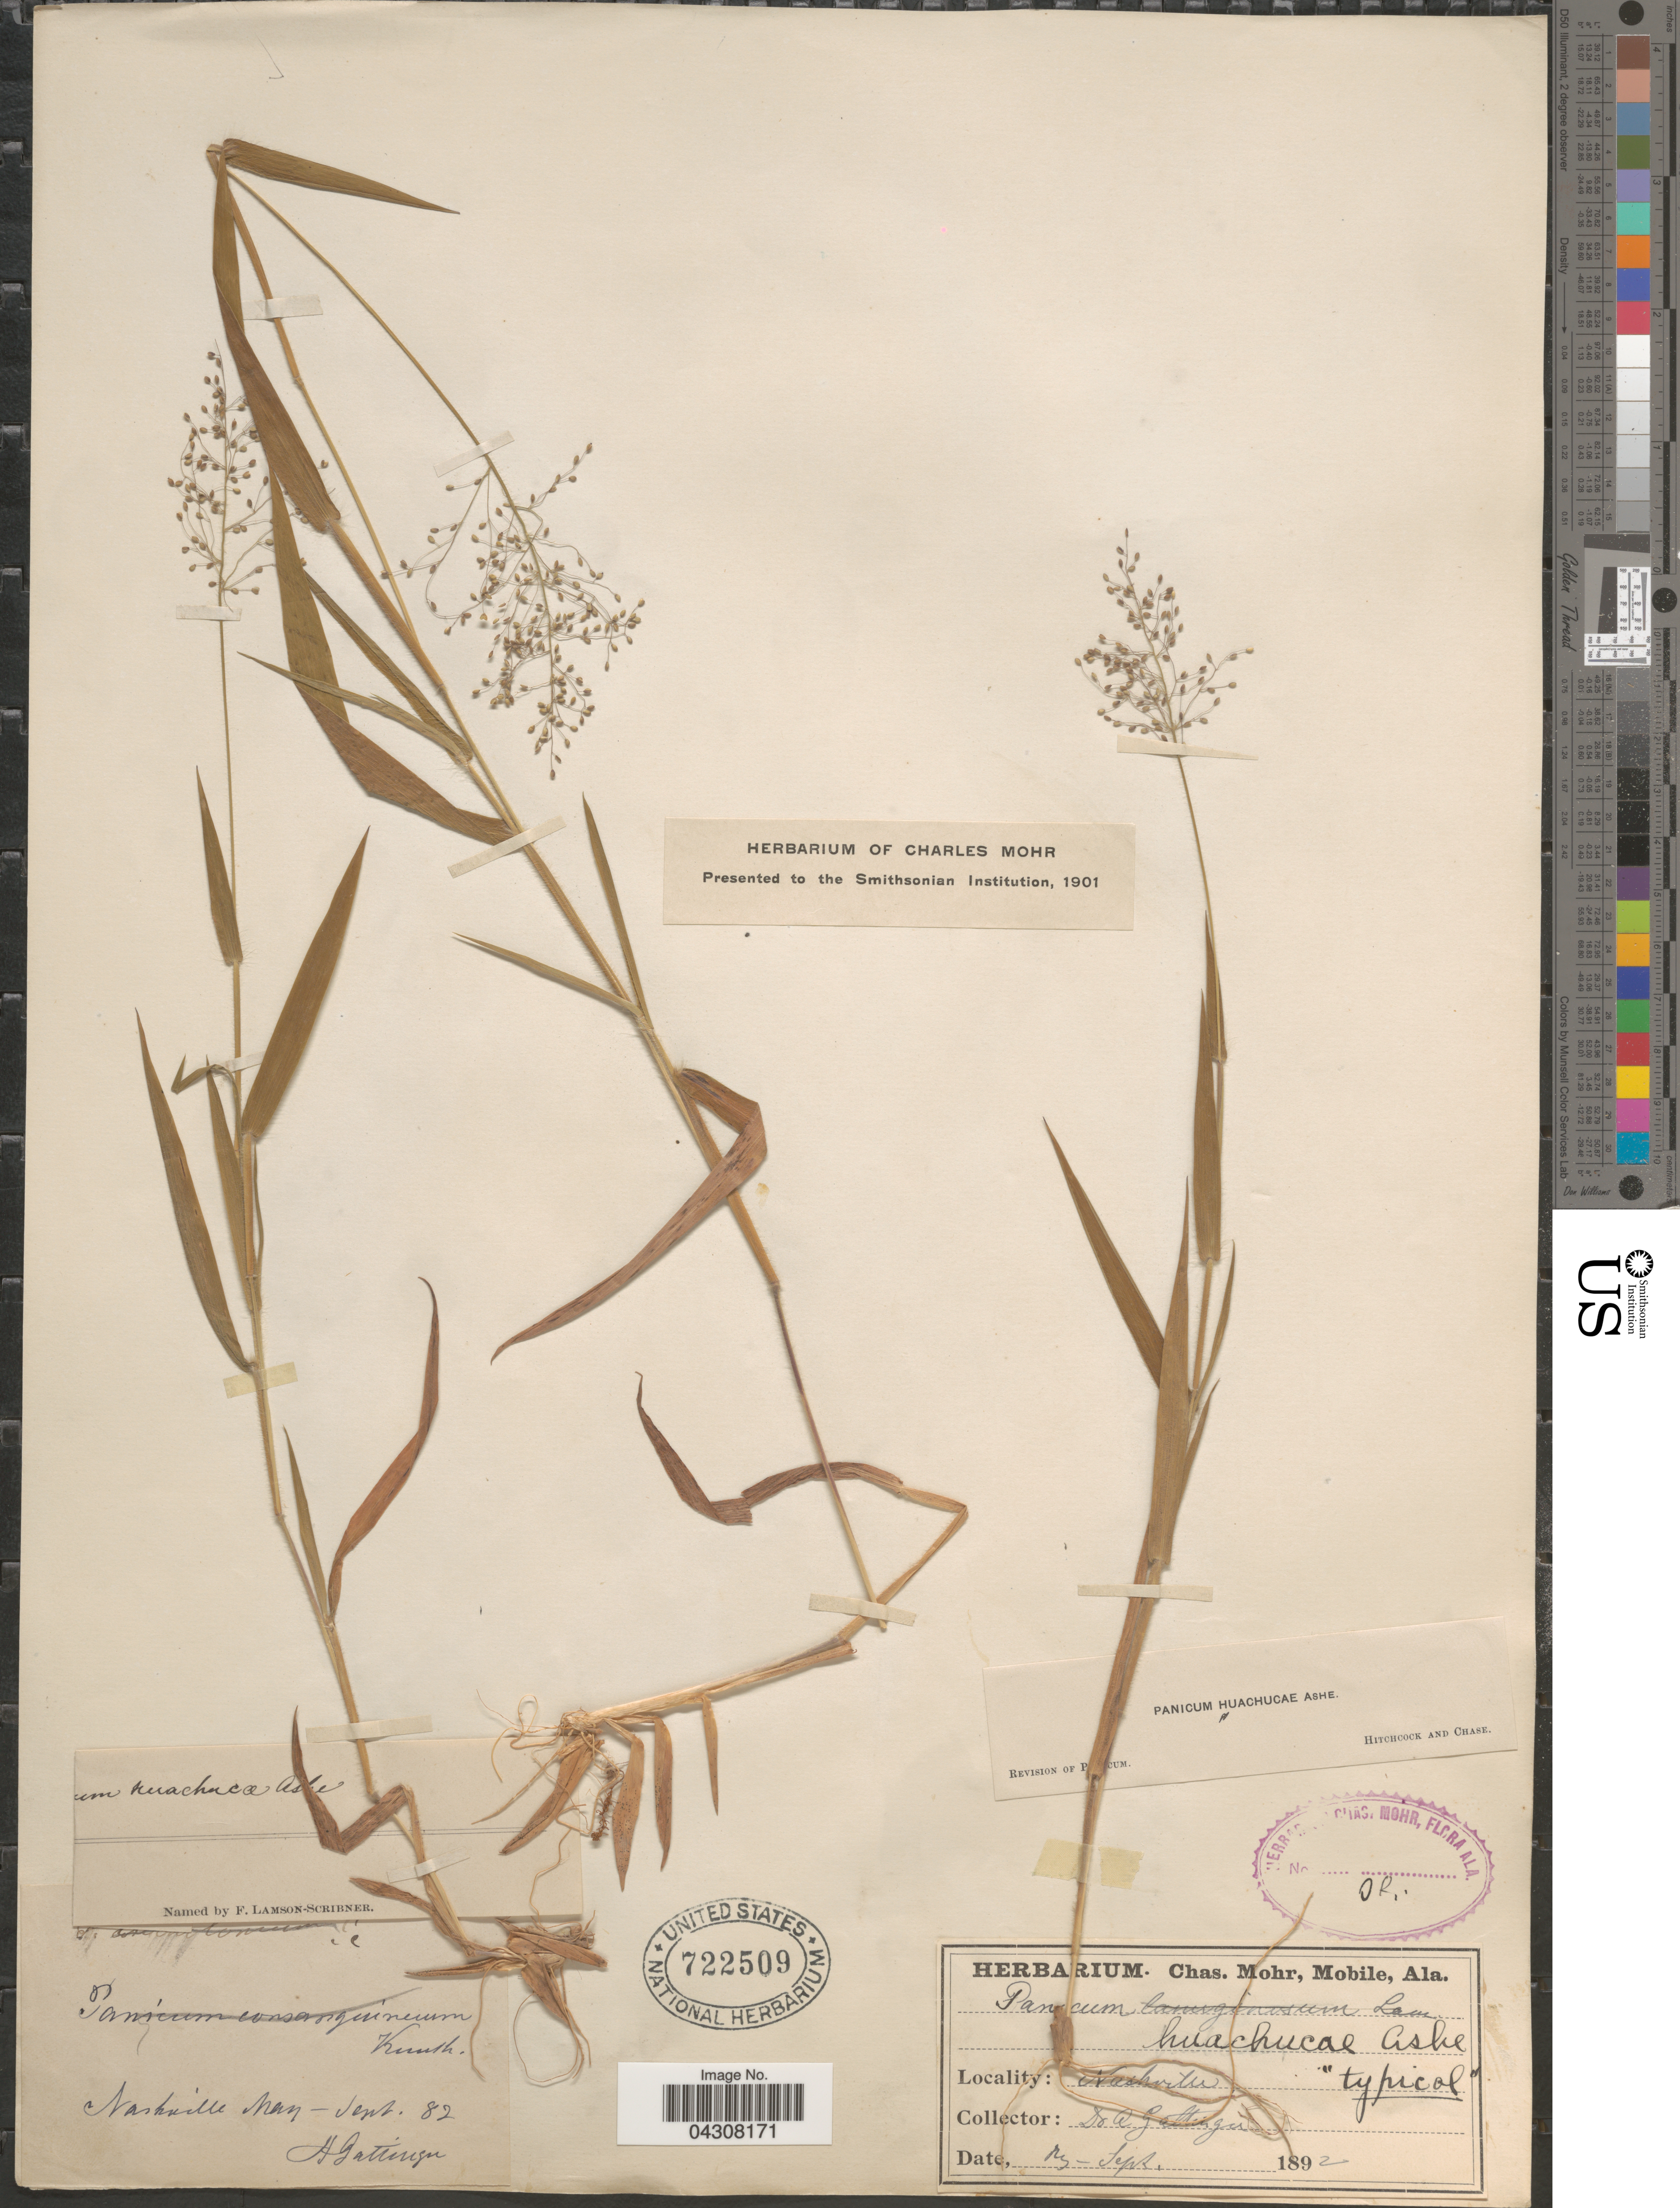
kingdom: Plantae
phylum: Tracheophyta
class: Liliopsida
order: Poales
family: Poaceae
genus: Dichanthelium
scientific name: Dichanthelium acuminatum var. acuminatum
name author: (Sw.) Gould & C.A. Clark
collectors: A. Gattinger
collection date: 1892-05/1892-09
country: United States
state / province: Tennessee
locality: Nashville.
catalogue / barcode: US 722509